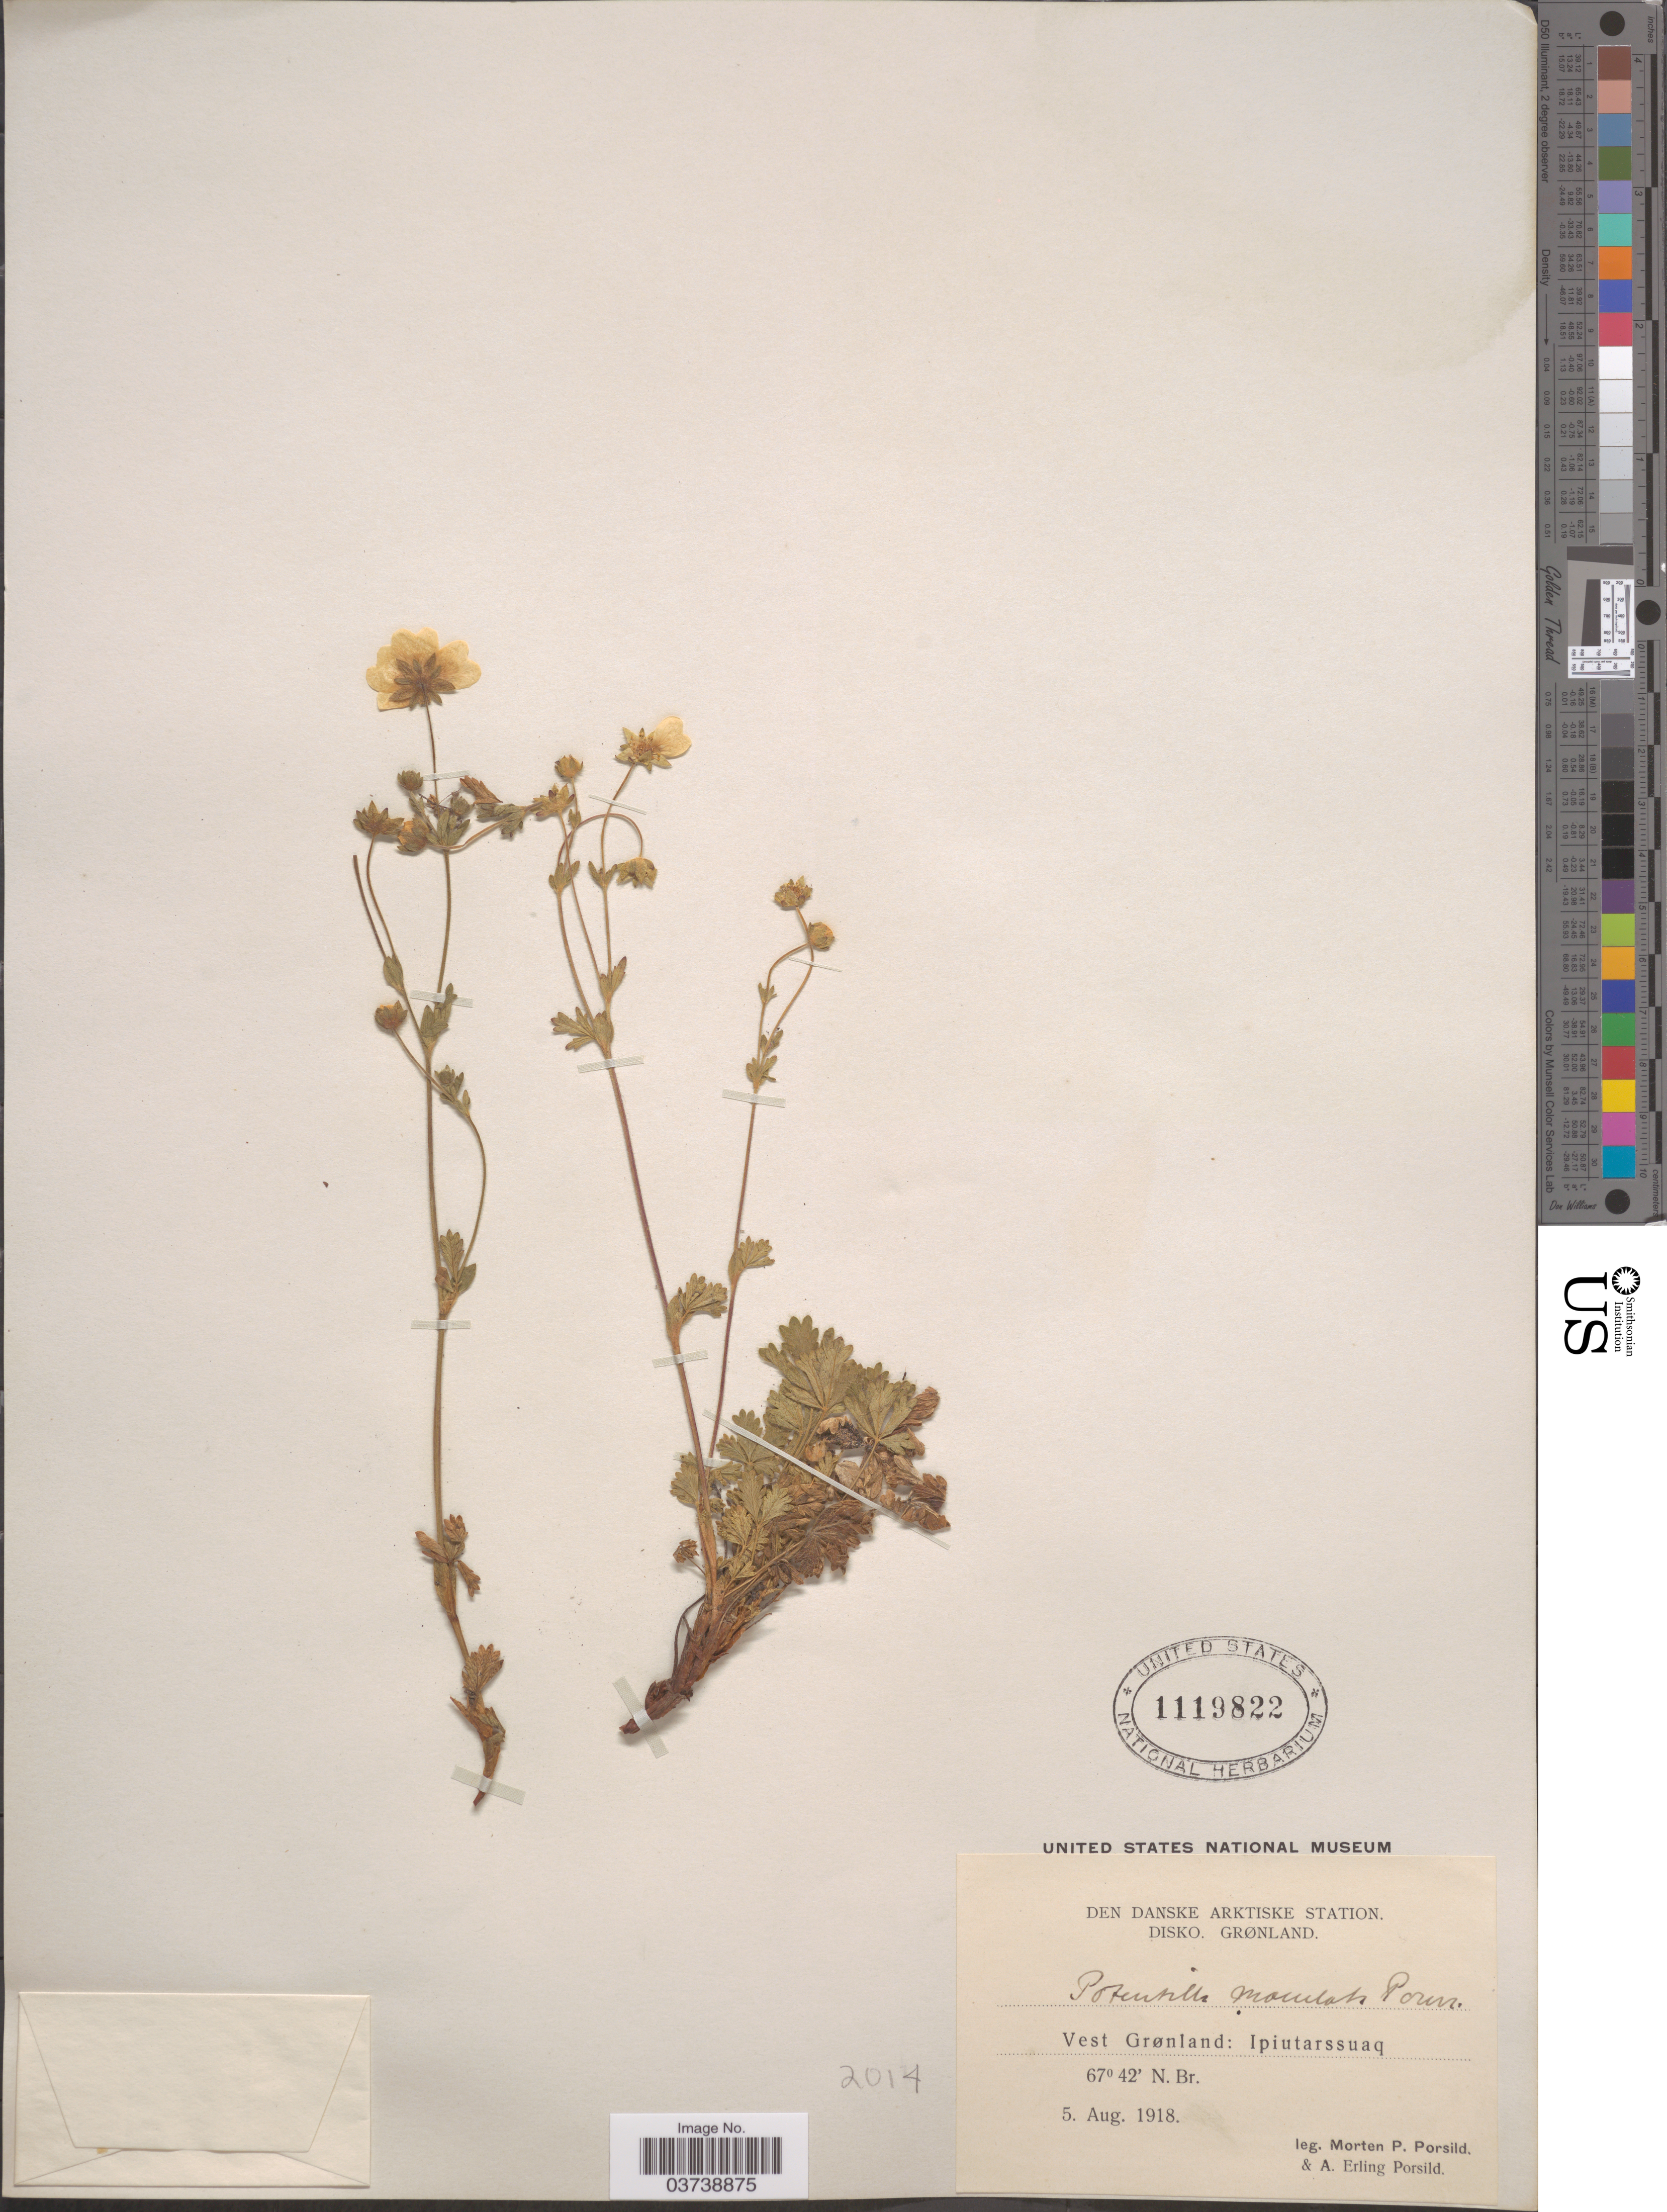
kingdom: Plantae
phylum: Tracheophyta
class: Magnoliopsida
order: Rosales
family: Rosaceae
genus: Potentilla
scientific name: Potentilla crantzii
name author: (Crantz) Beck ex Fritsch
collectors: M. P. Porsild & A. E. Porsild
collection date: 1918-08-05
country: Greenland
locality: Den Danske Arktiske Station. Disko. Vest Grønland: Ipiutarssuaq.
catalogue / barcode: US 1119822